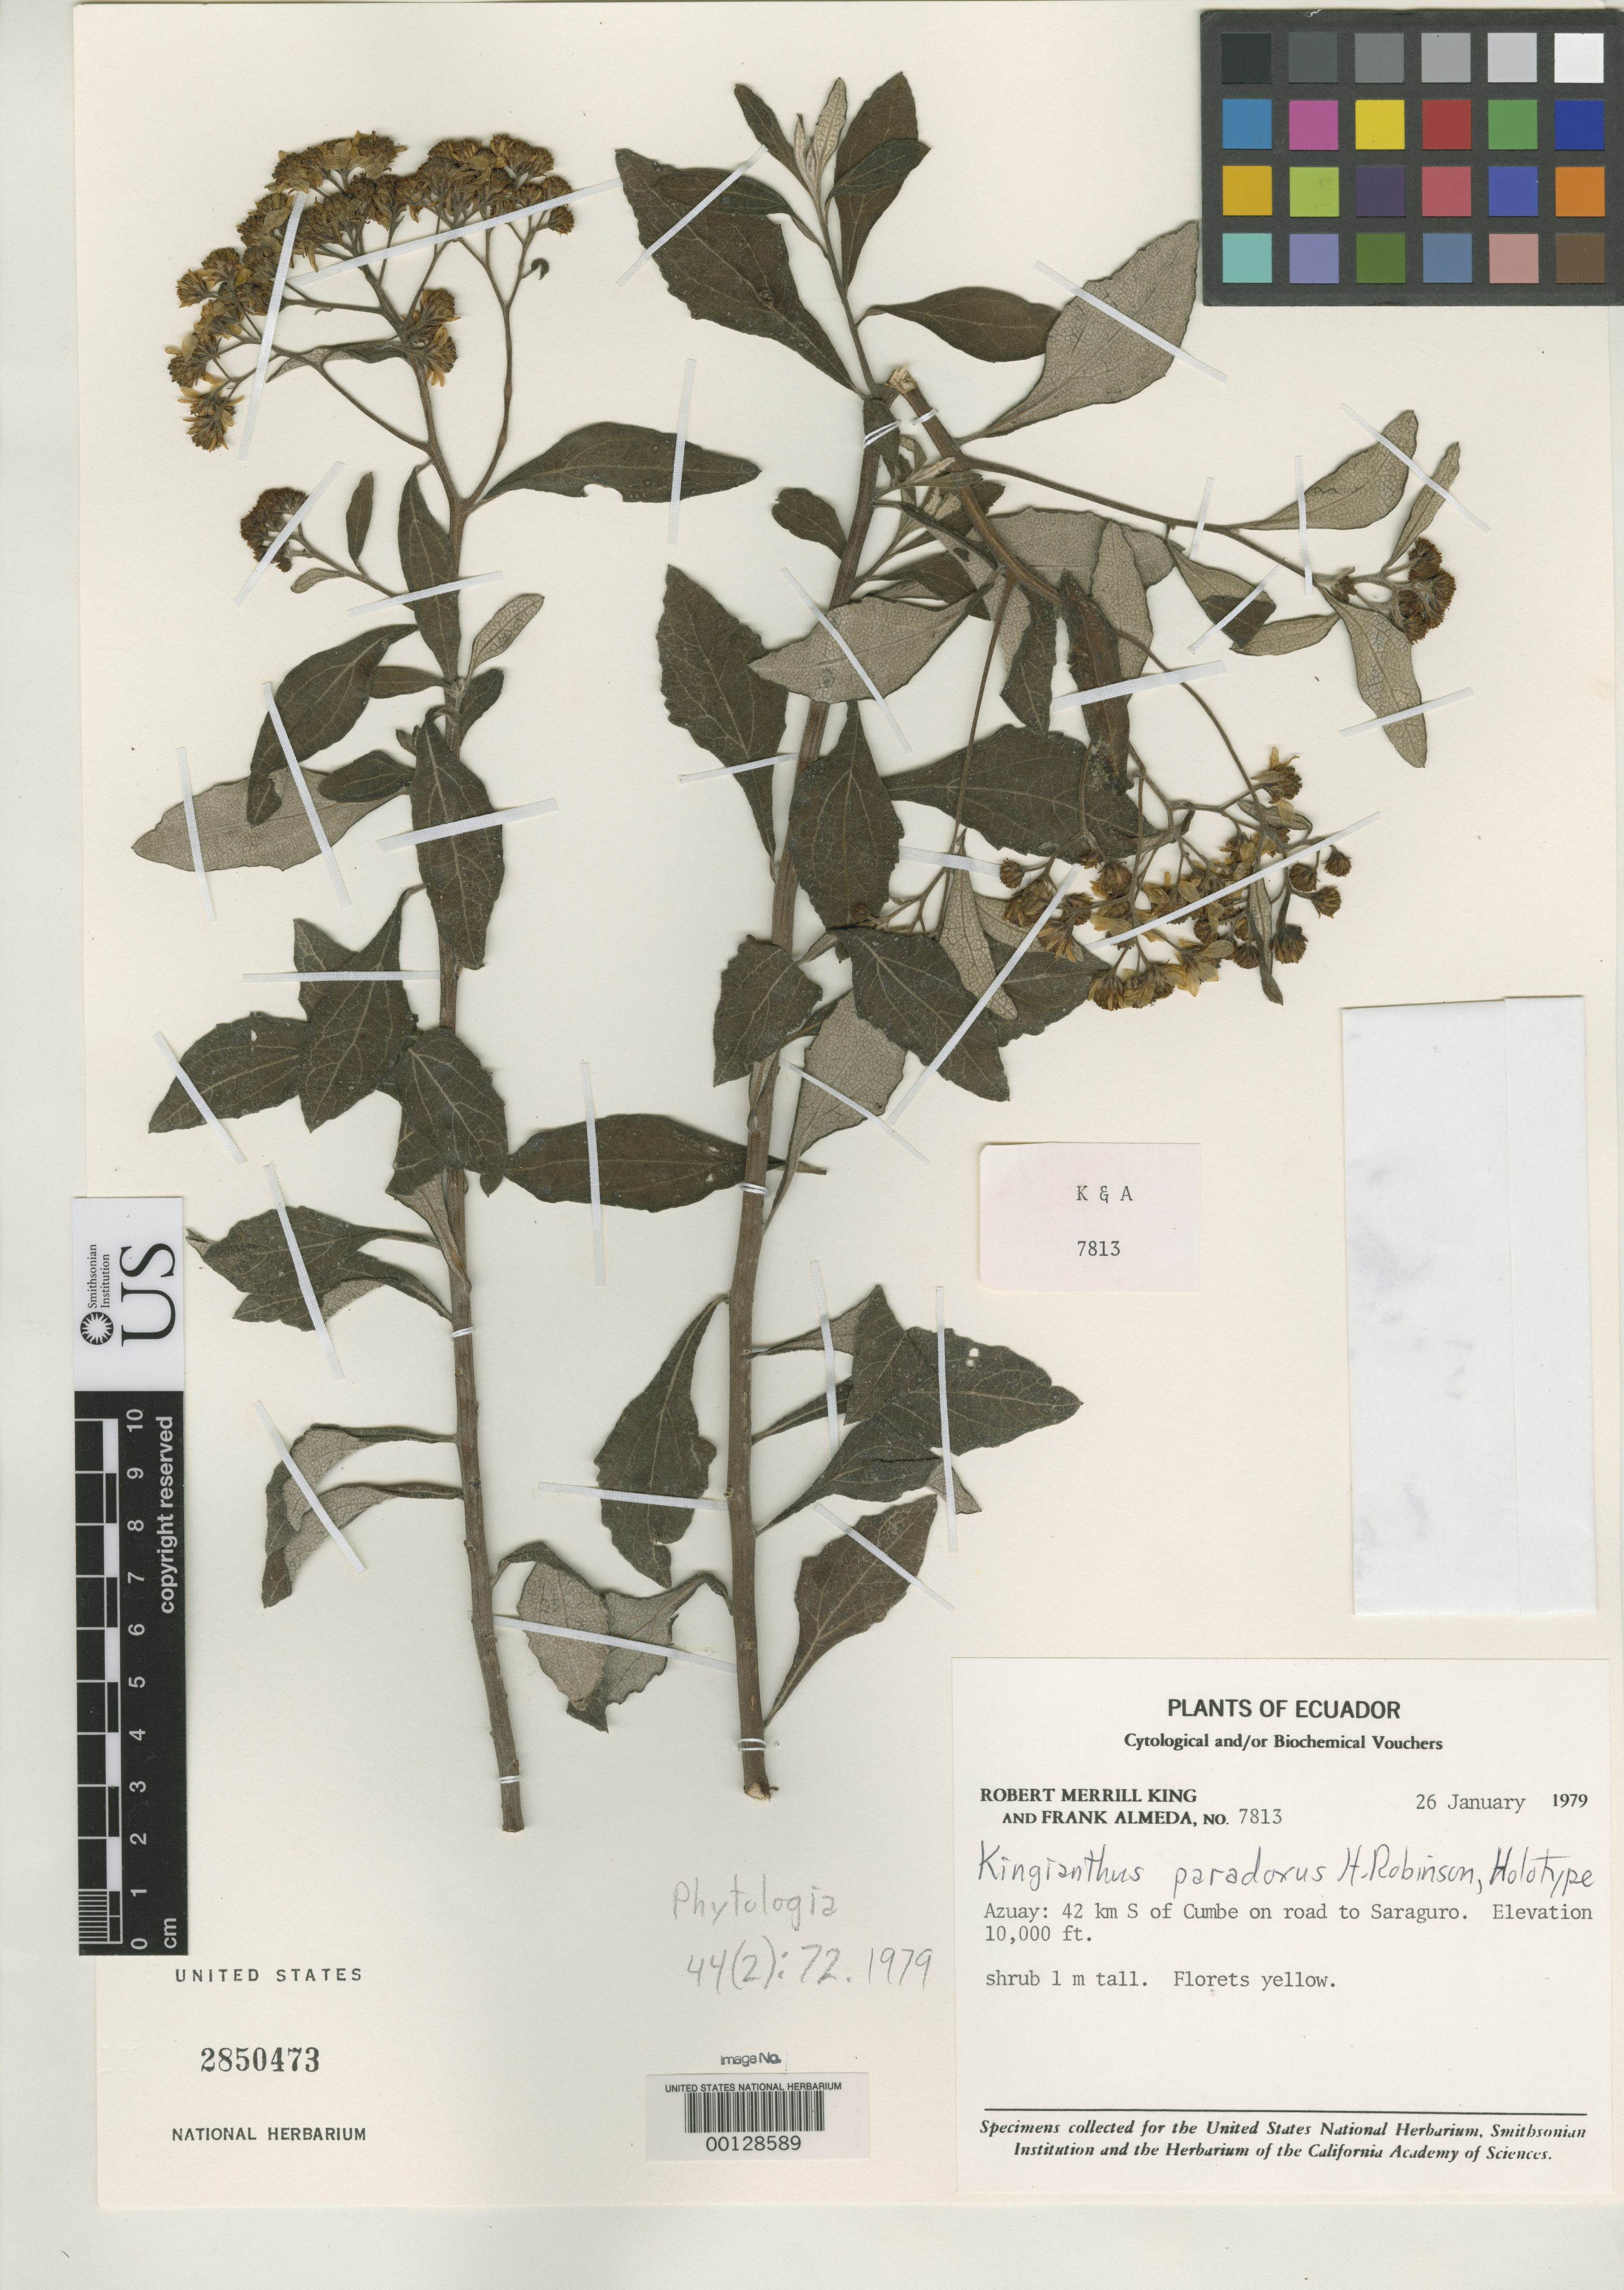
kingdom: Plantae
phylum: Tracheophyta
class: Magnoliopsida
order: Asterales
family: Asteraceae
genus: Kingianthus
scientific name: Kingianthus paradoxus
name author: H. Rob.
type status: Holotype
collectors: R. M. King & F. Almeda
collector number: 7813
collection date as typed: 26 Jan 1979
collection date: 1979-01-26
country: Ecuador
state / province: Azuay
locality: South of Cumbe on road to Saraguro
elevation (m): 3048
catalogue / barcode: US 2850473